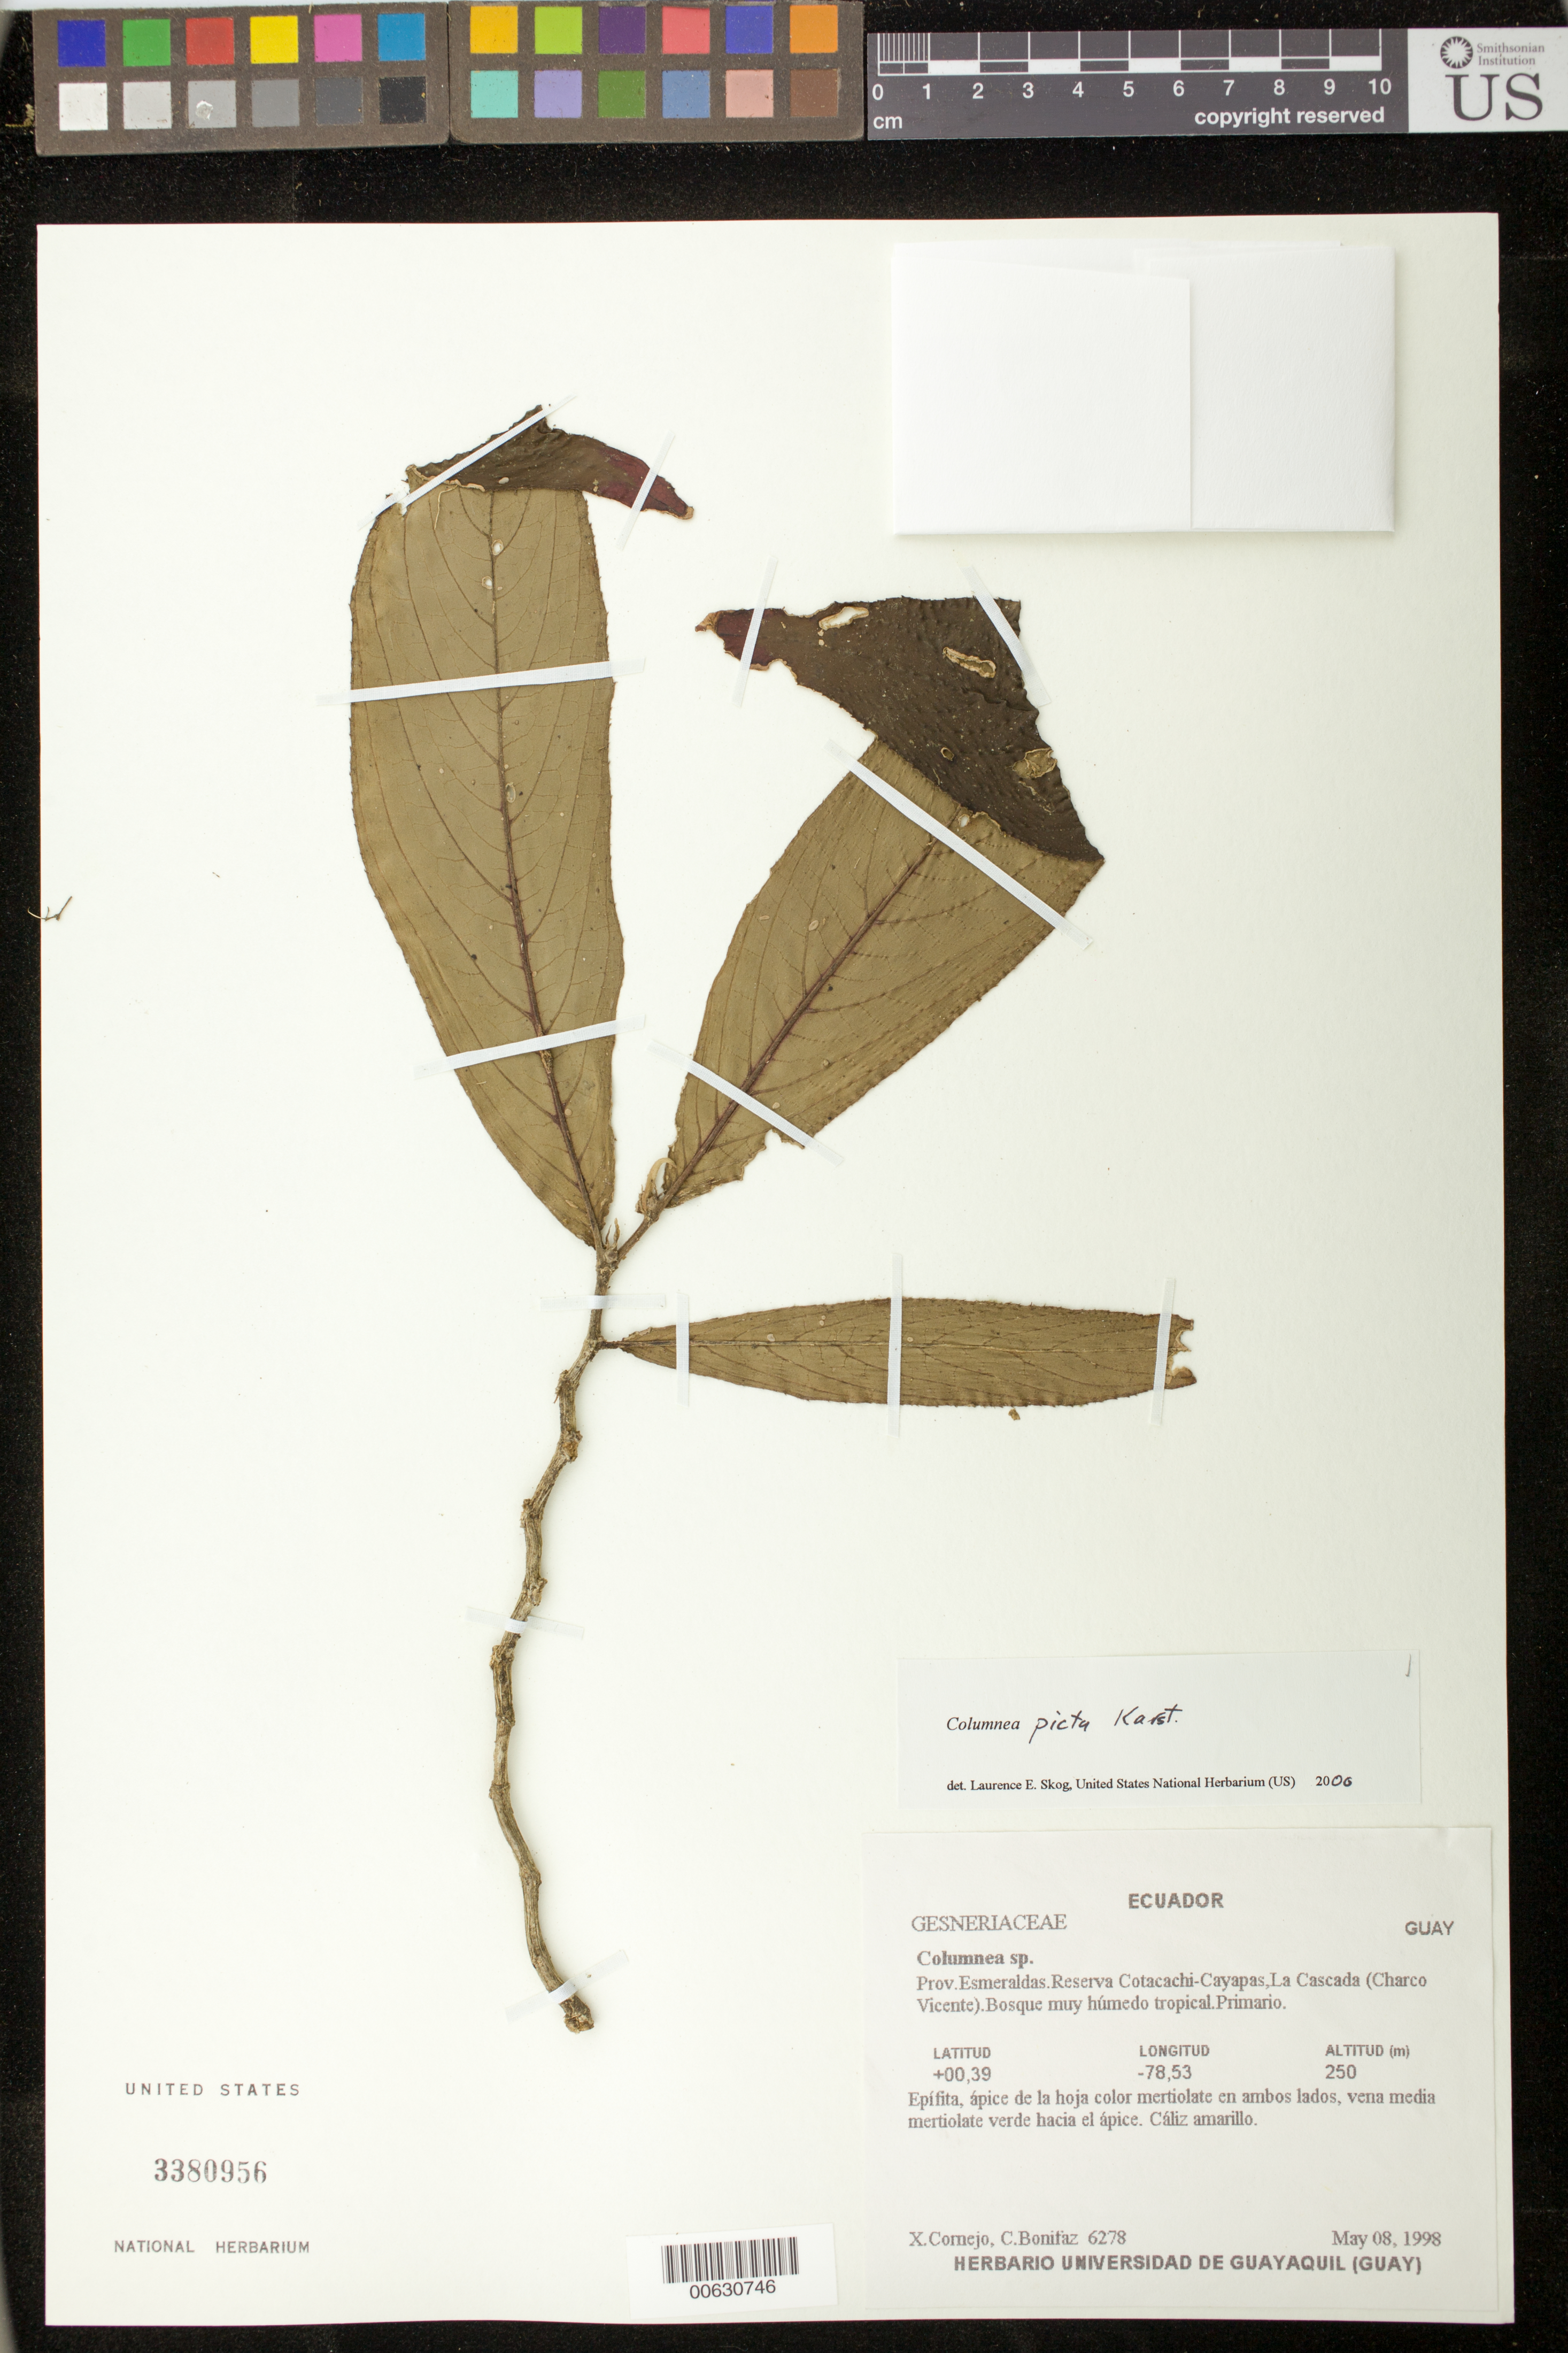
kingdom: Plantae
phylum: Tracheophyta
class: Magnoliopsida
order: Lamiales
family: Gesneriaceae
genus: Columnea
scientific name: Columnea karsteniana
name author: Singh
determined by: Skog, Laurence E.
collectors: X. F. Cornejo & C. Bonifaz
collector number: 6278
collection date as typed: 08 May 1998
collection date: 1998-05-08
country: Ecuador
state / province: Esmeraldas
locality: Reserva Cotacachi-Cayapas, La Cascada (Charco Vicente)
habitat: Bosque muy húmedo tropical, primario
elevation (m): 250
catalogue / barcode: US 3380956